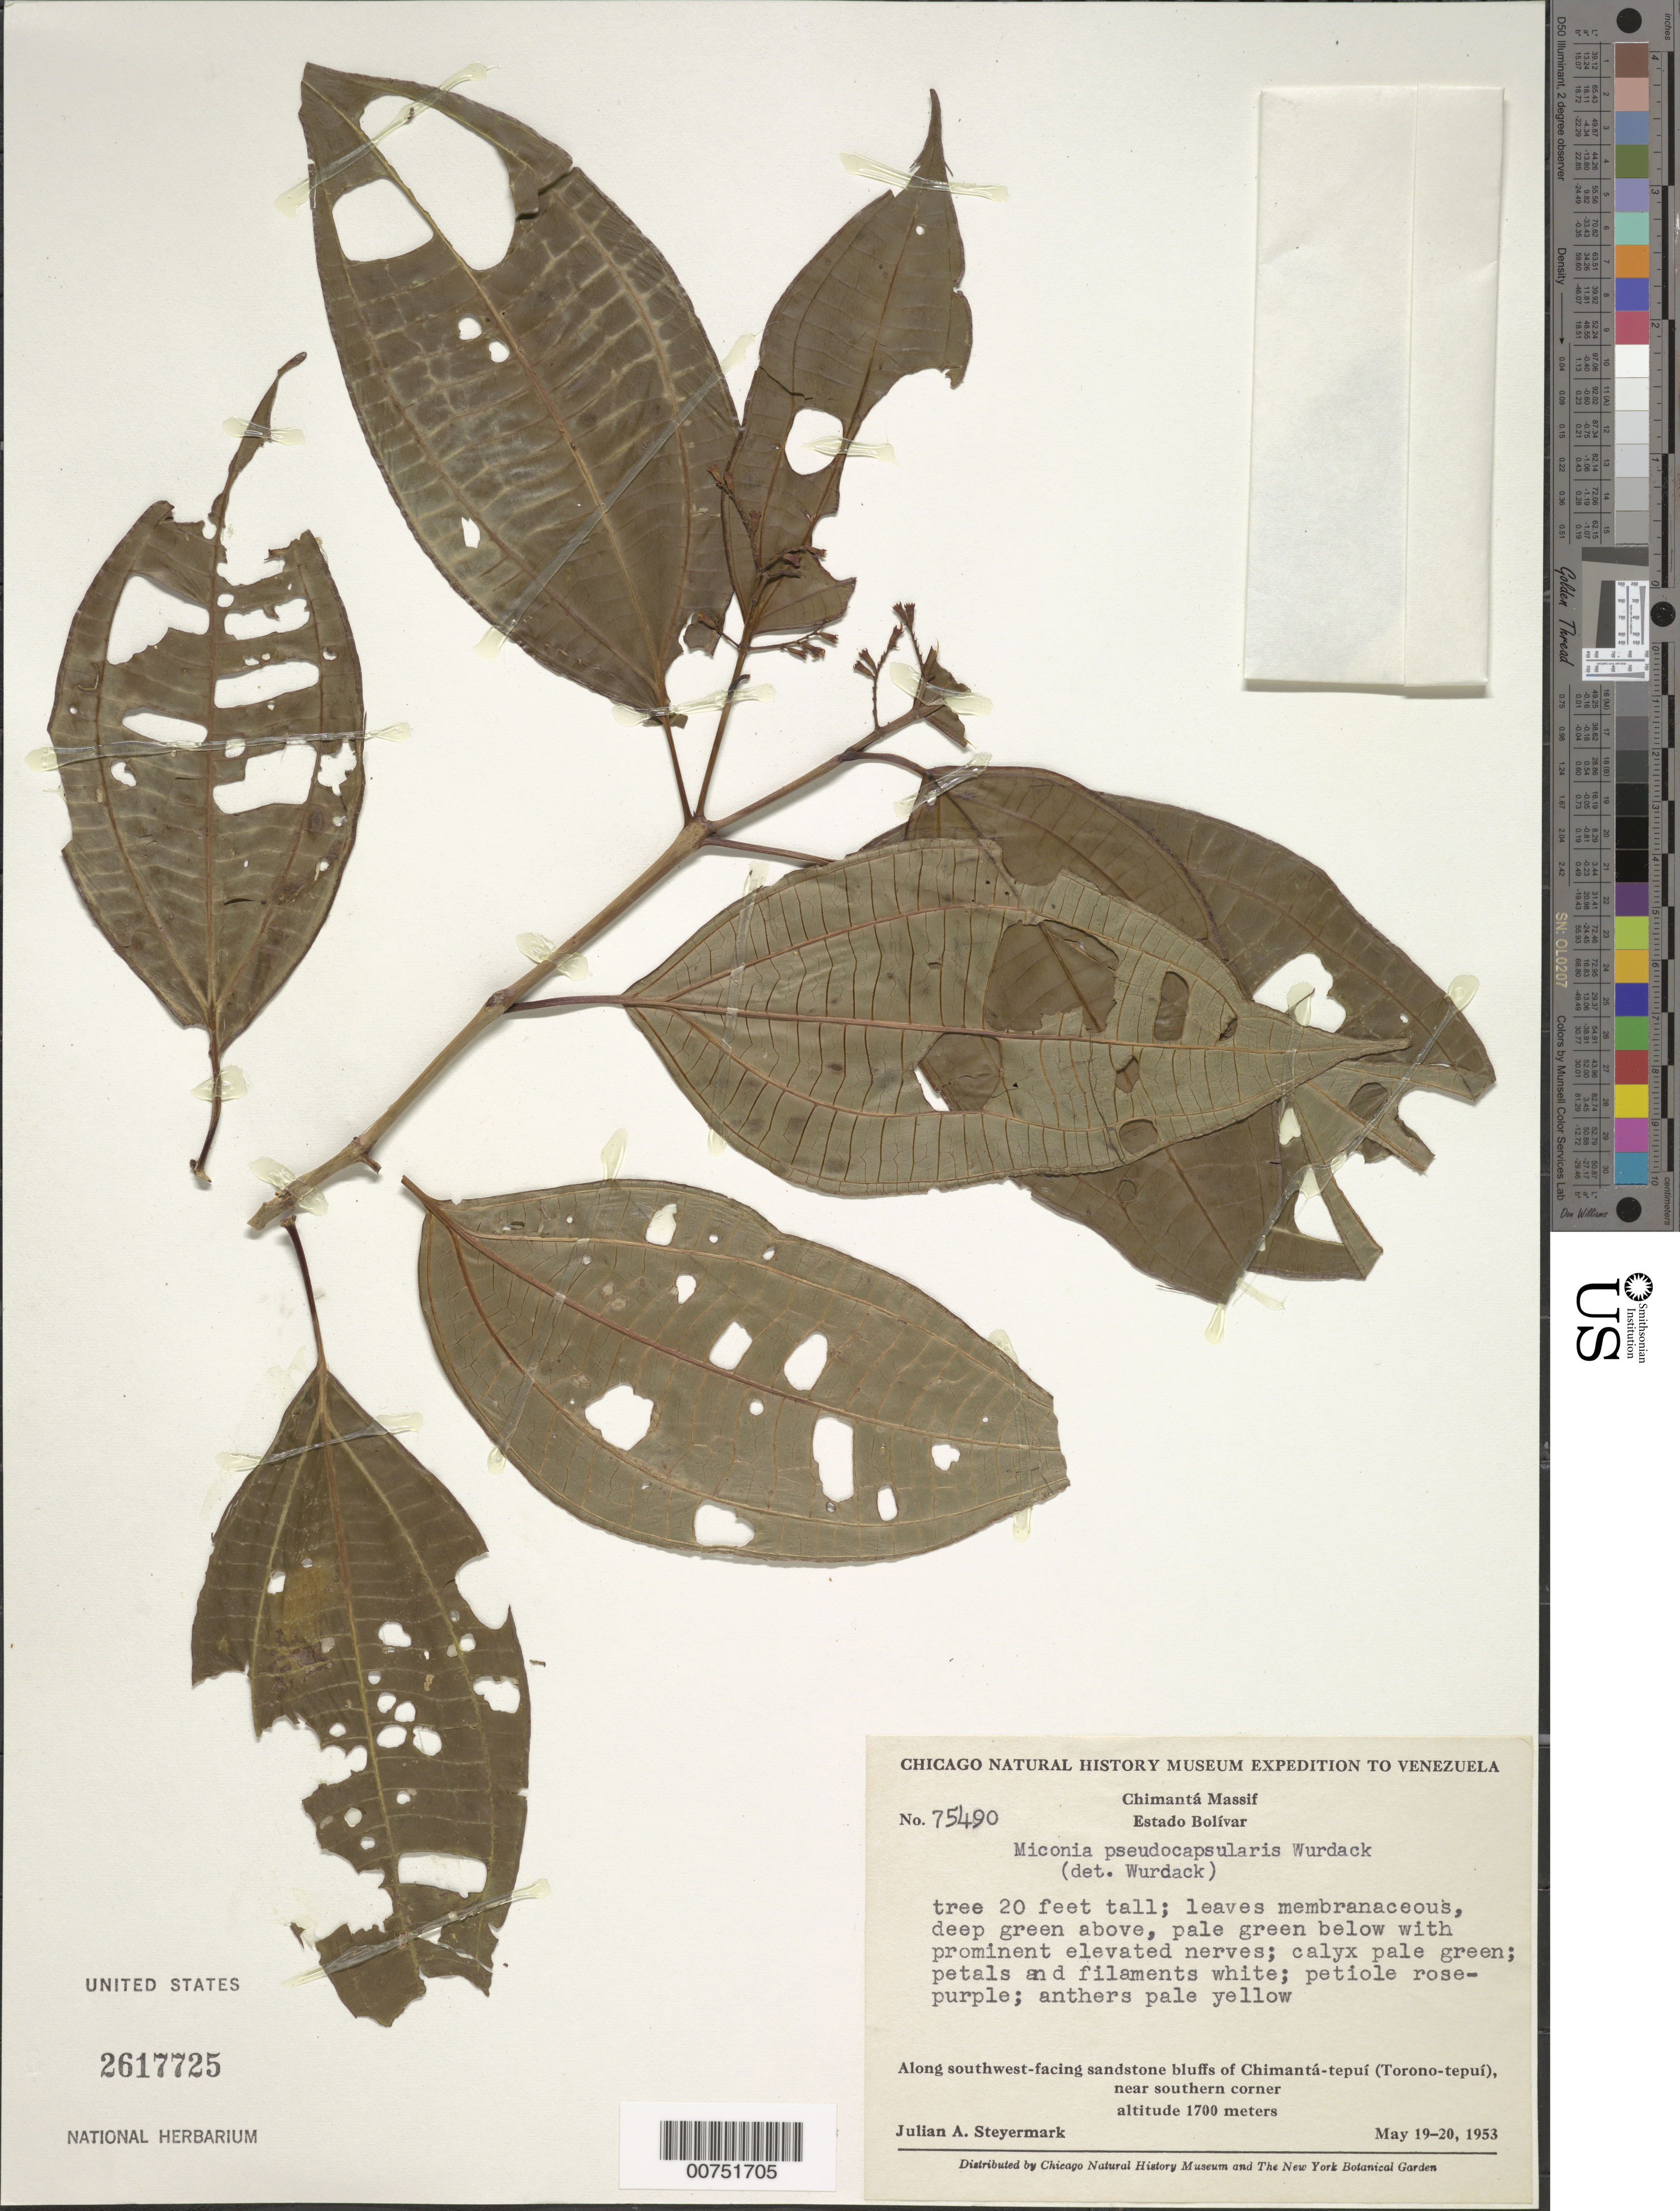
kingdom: Plantae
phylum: Tracheophyta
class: Magnoliopsida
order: Myrtales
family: Melastomataceae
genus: Miconia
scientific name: Miconia pseudocapsularis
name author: Wurdack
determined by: Wurdack, John J., (US), US (UNITED STATES)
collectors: J. Steyermark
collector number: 75490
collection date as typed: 19-May-53 to 20-May-53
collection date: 1953-05-19/1953-05-20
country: Venezuela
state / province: Bolívar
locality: Chimantá Massif, along SW-facing sandstone bluffs of Chimantá-tepuí (Torono-tepuí), near southern corner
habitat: SE facing sandstone bluffs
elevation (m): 1700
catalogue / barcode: US 2617725